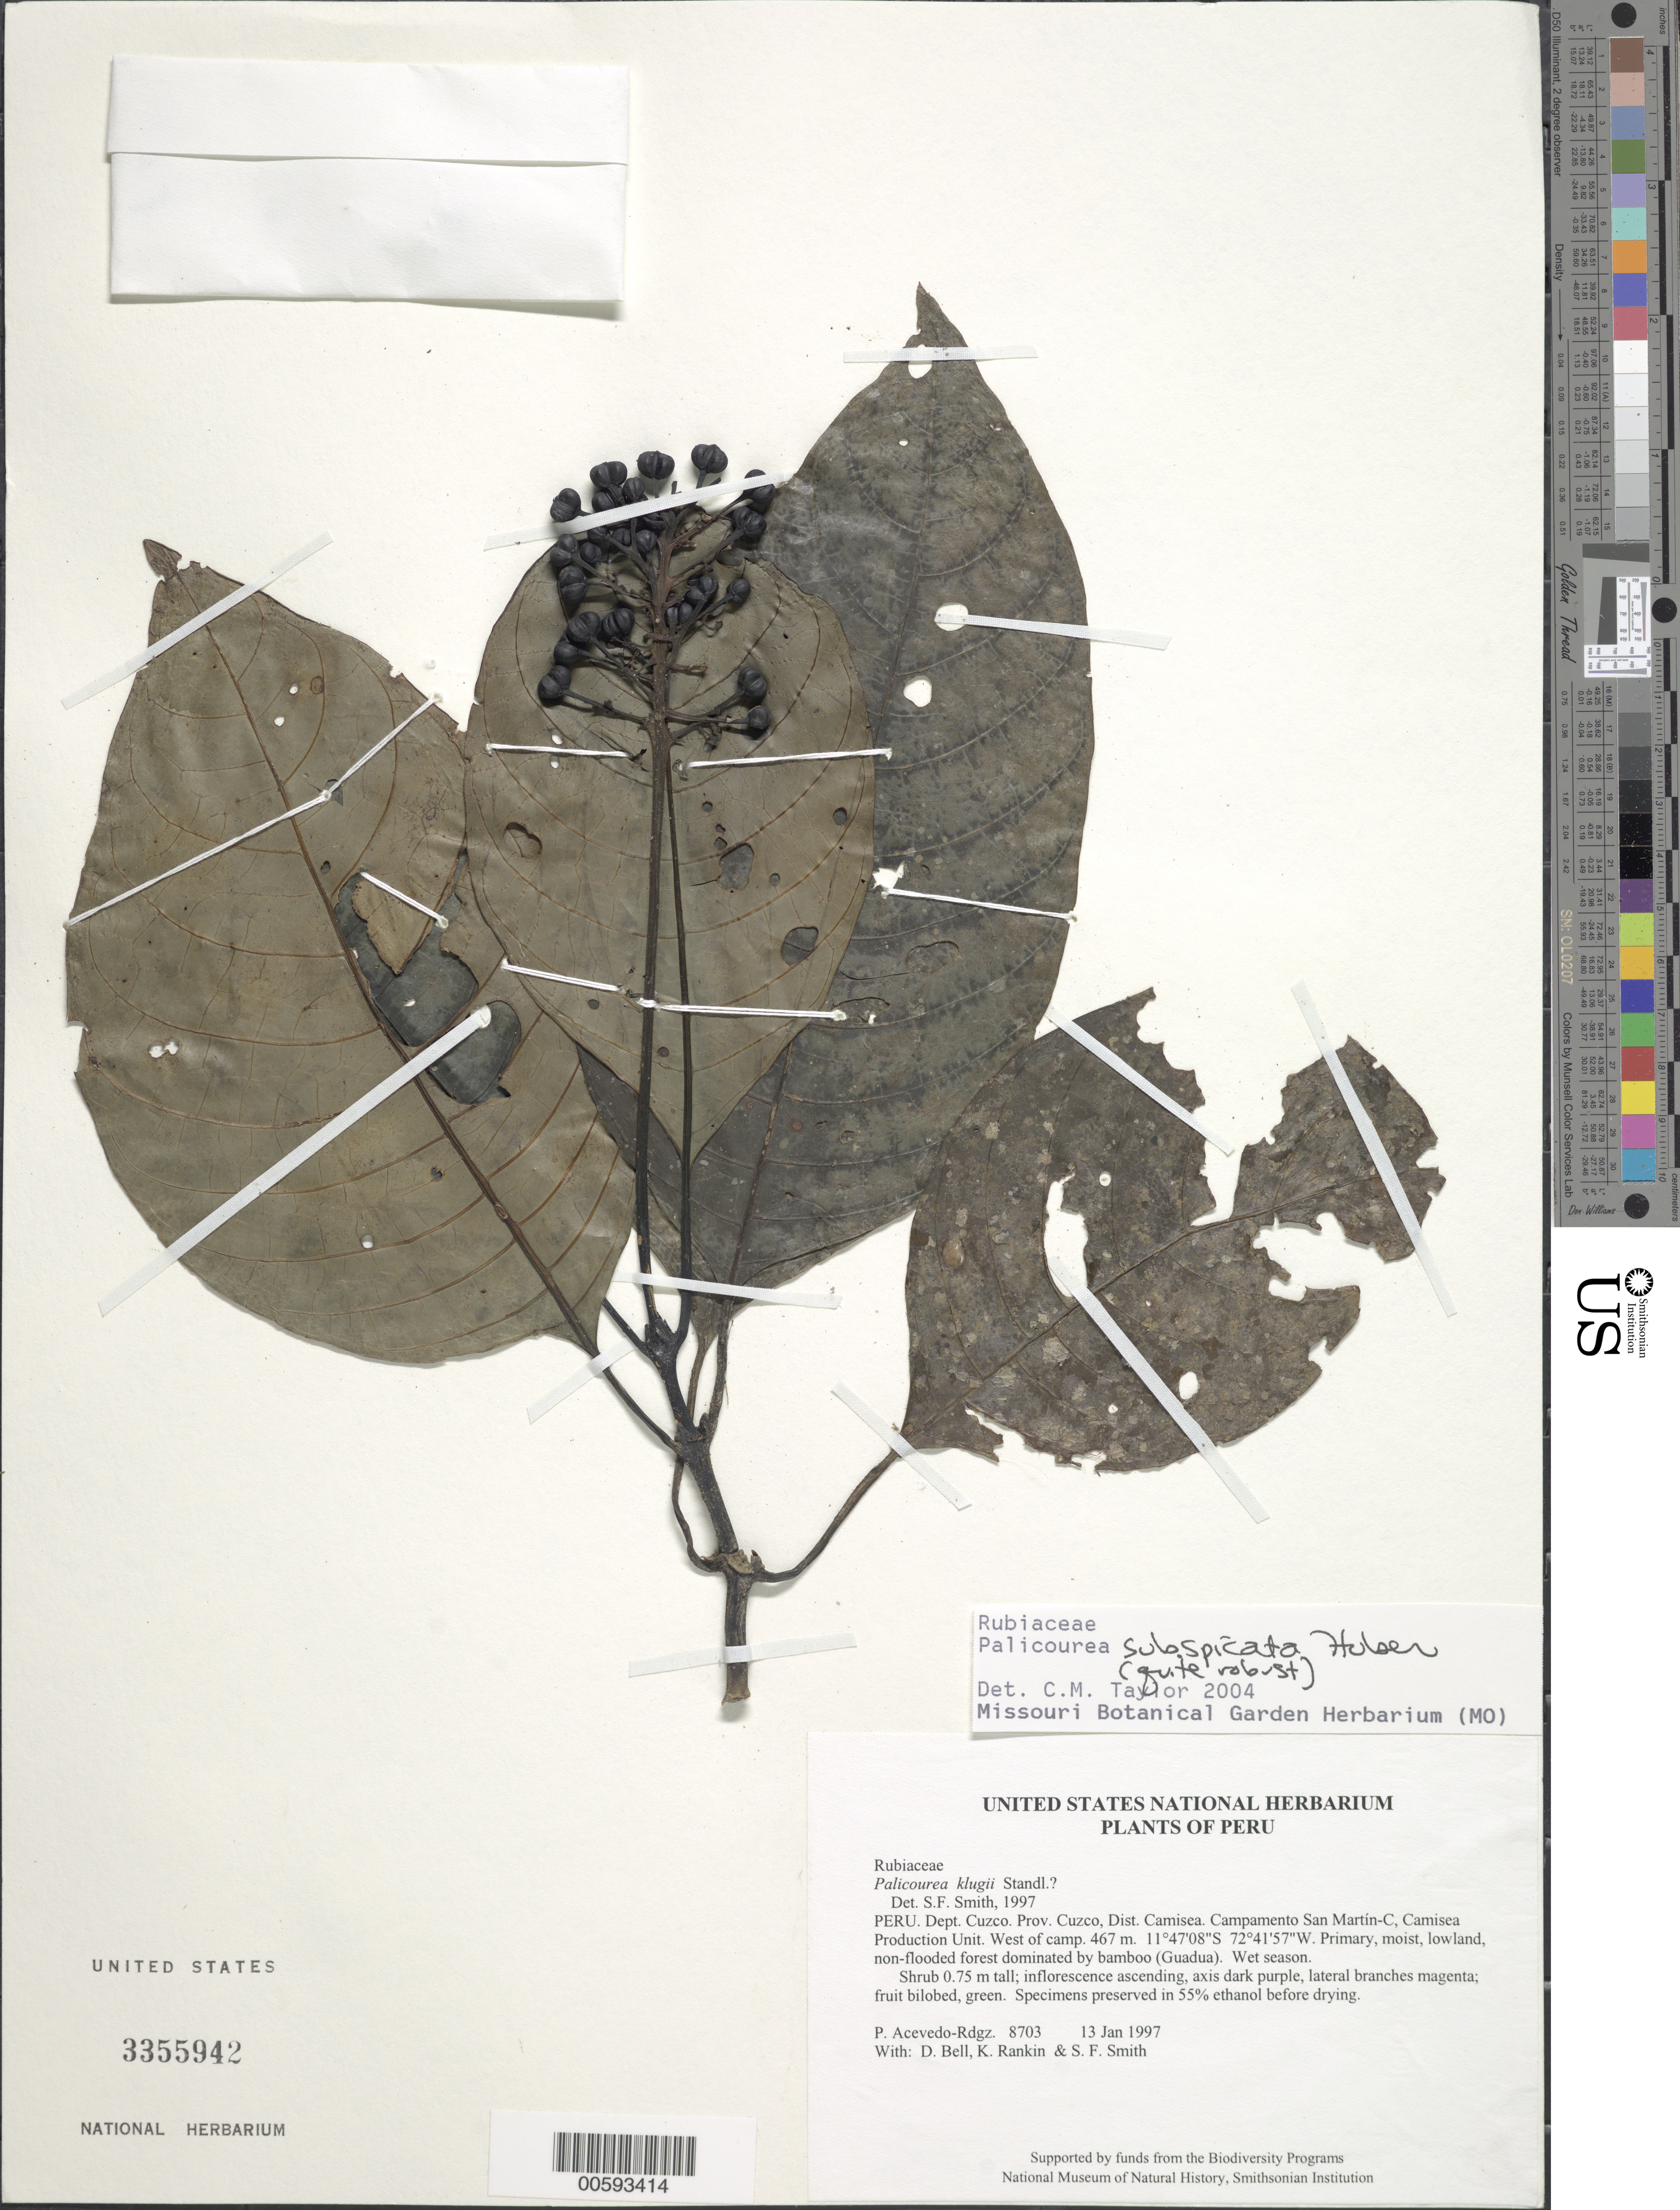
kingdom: Plantae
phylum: Tracheophyta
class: Magnoliopsida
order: Gentianales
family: Rubiaceae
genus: Palicourea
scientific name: Palicourea klugii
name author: Standl.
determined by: Taylor, Charlotte M.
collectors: P. Acevedo-Rodr., D. A. Bell, K. B. Rankin & S.F. Smith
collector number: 8703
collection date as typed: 13 Jan 1997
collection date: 1997-01-13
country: Peru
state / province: Cusco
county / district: Cusco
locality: Districto Camisea, Campamento San Martín-C, Camisea Production Unit. West of camp.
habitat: Primary, moist, lowland, non-flooded forest dominated by bamboo (Guadua). Wet season.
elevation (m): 467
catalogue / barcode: US 3355942